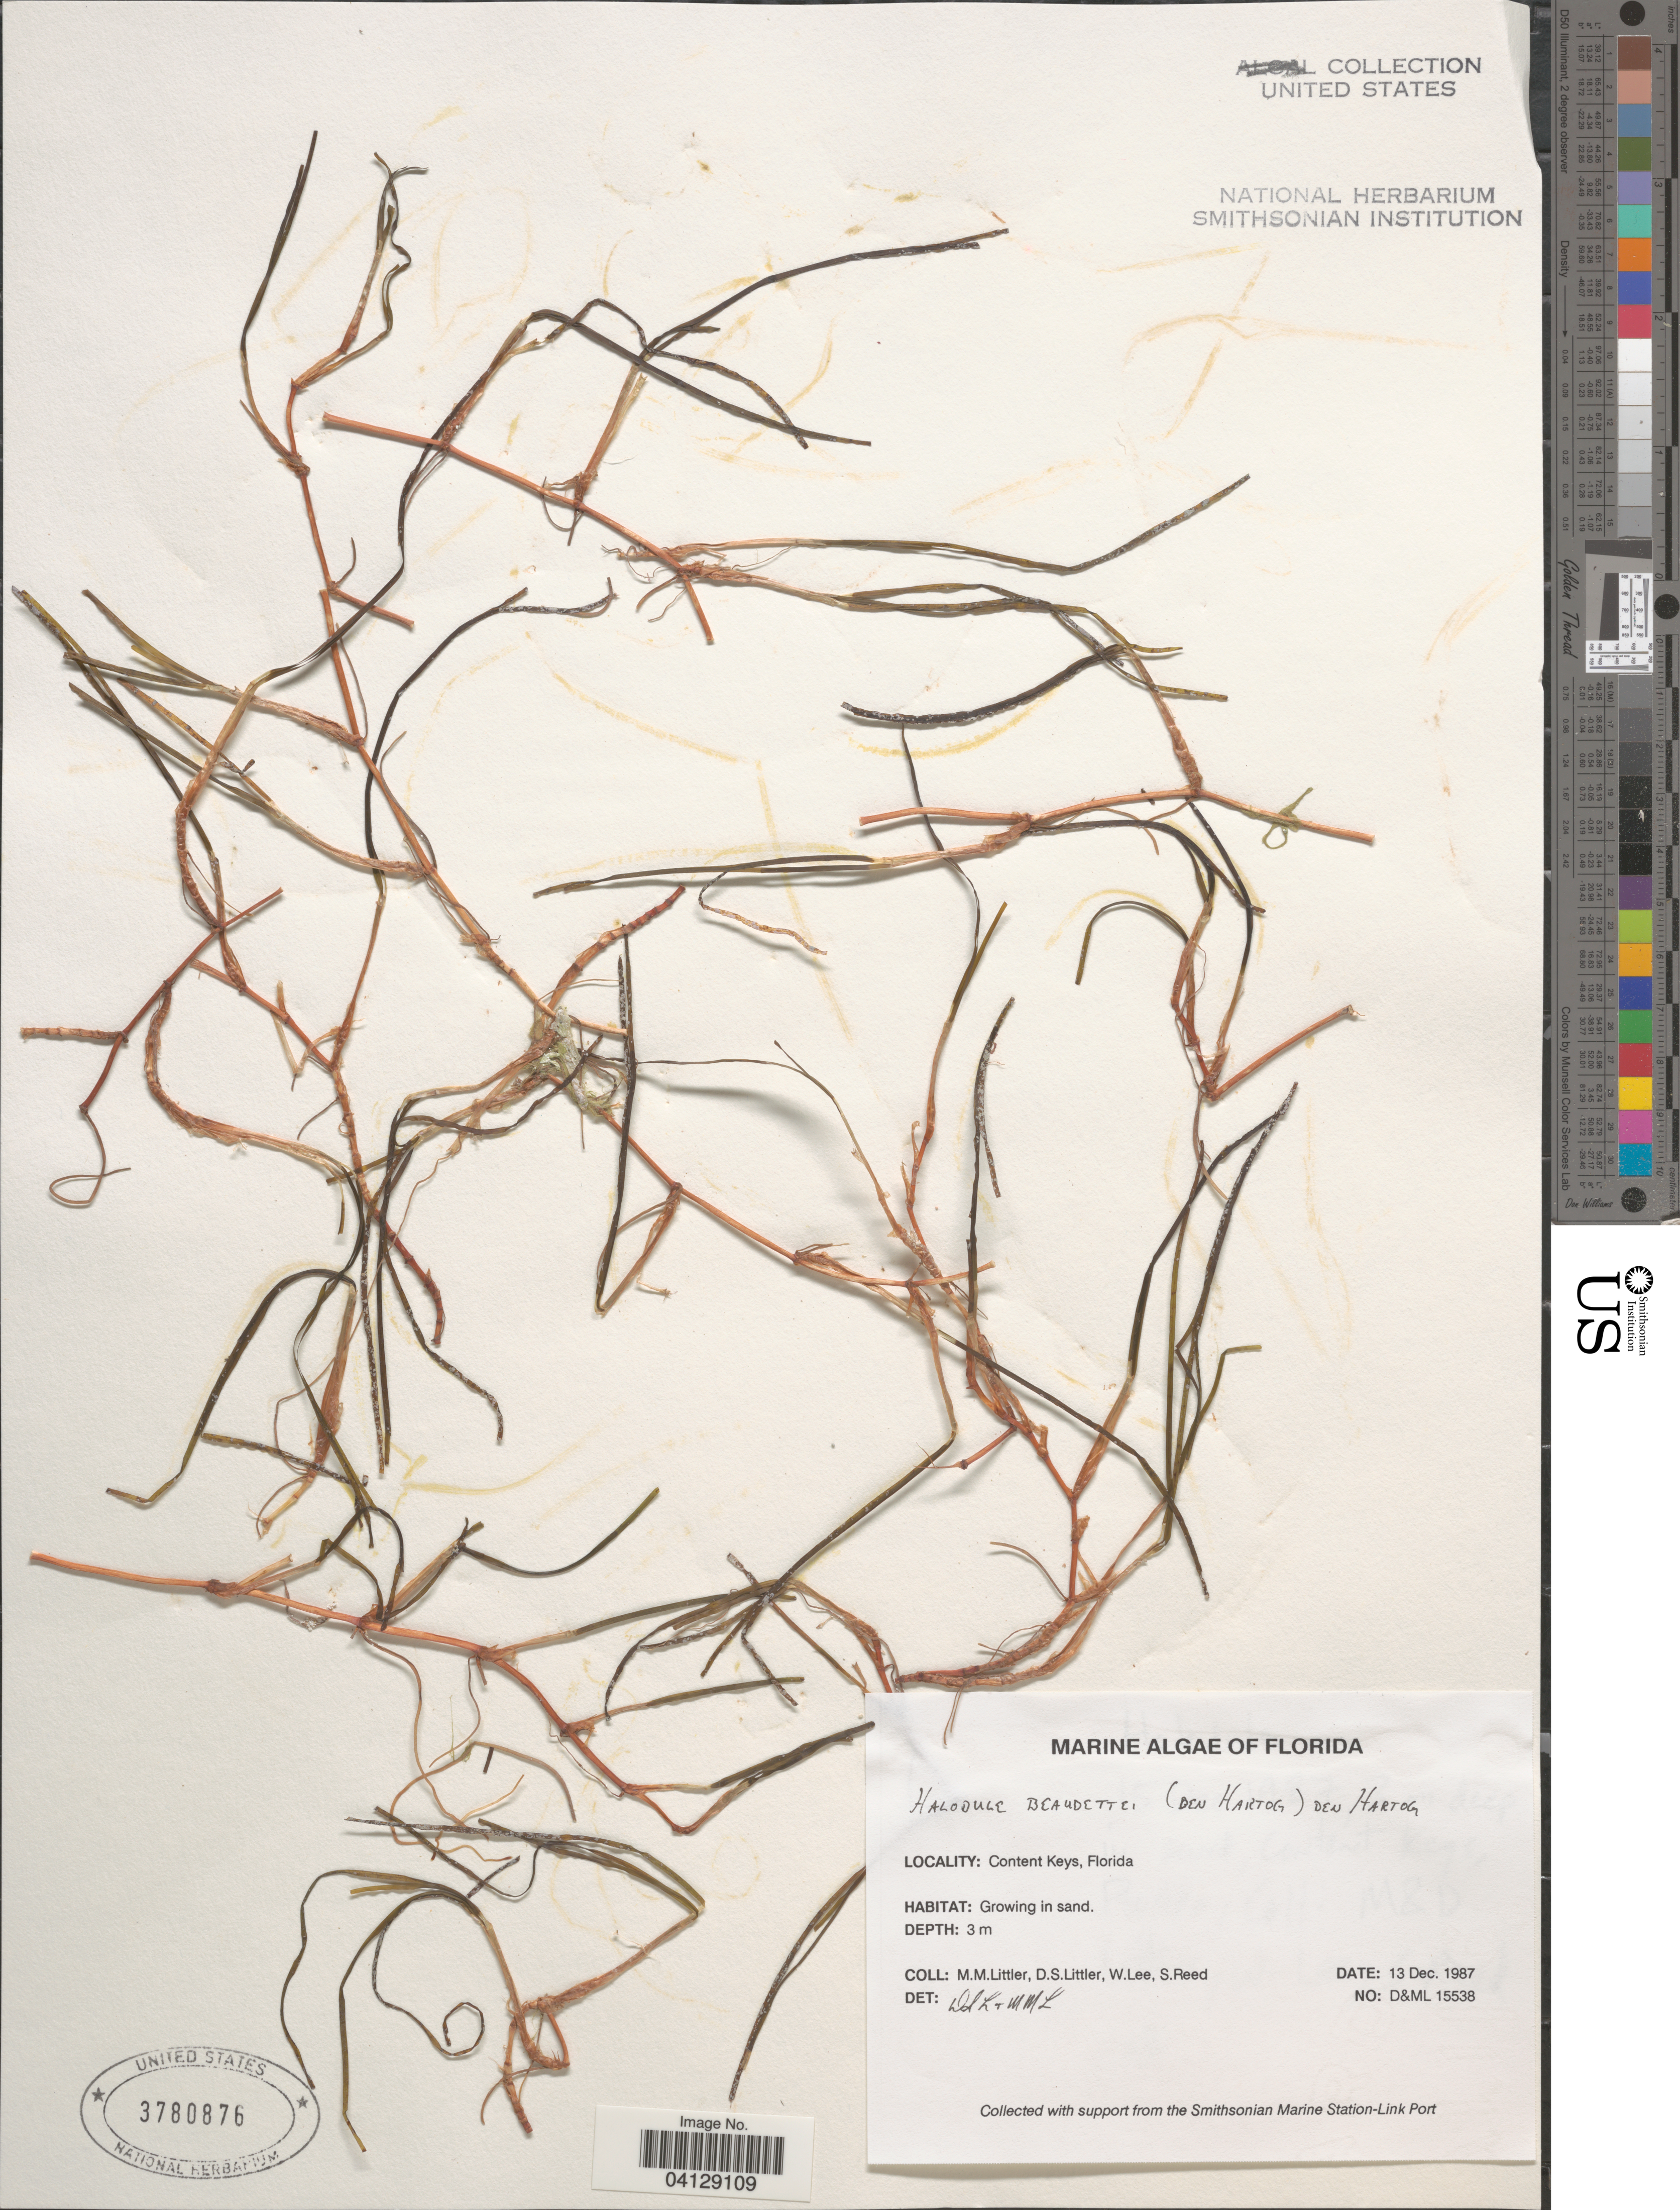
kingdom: Plantae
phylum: Tracheophyta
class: Liliopsida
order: Alismatales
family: Cymodoceaceae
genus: Halodule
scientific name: Halodule beaudettei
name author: (Hartog) Hartog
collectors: D. S. Littler, W. Lee & S. Reed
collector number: D&ML15538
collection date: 1987-12-13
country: United States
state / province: Florida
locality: Content Keys.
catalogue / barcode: US 3780876